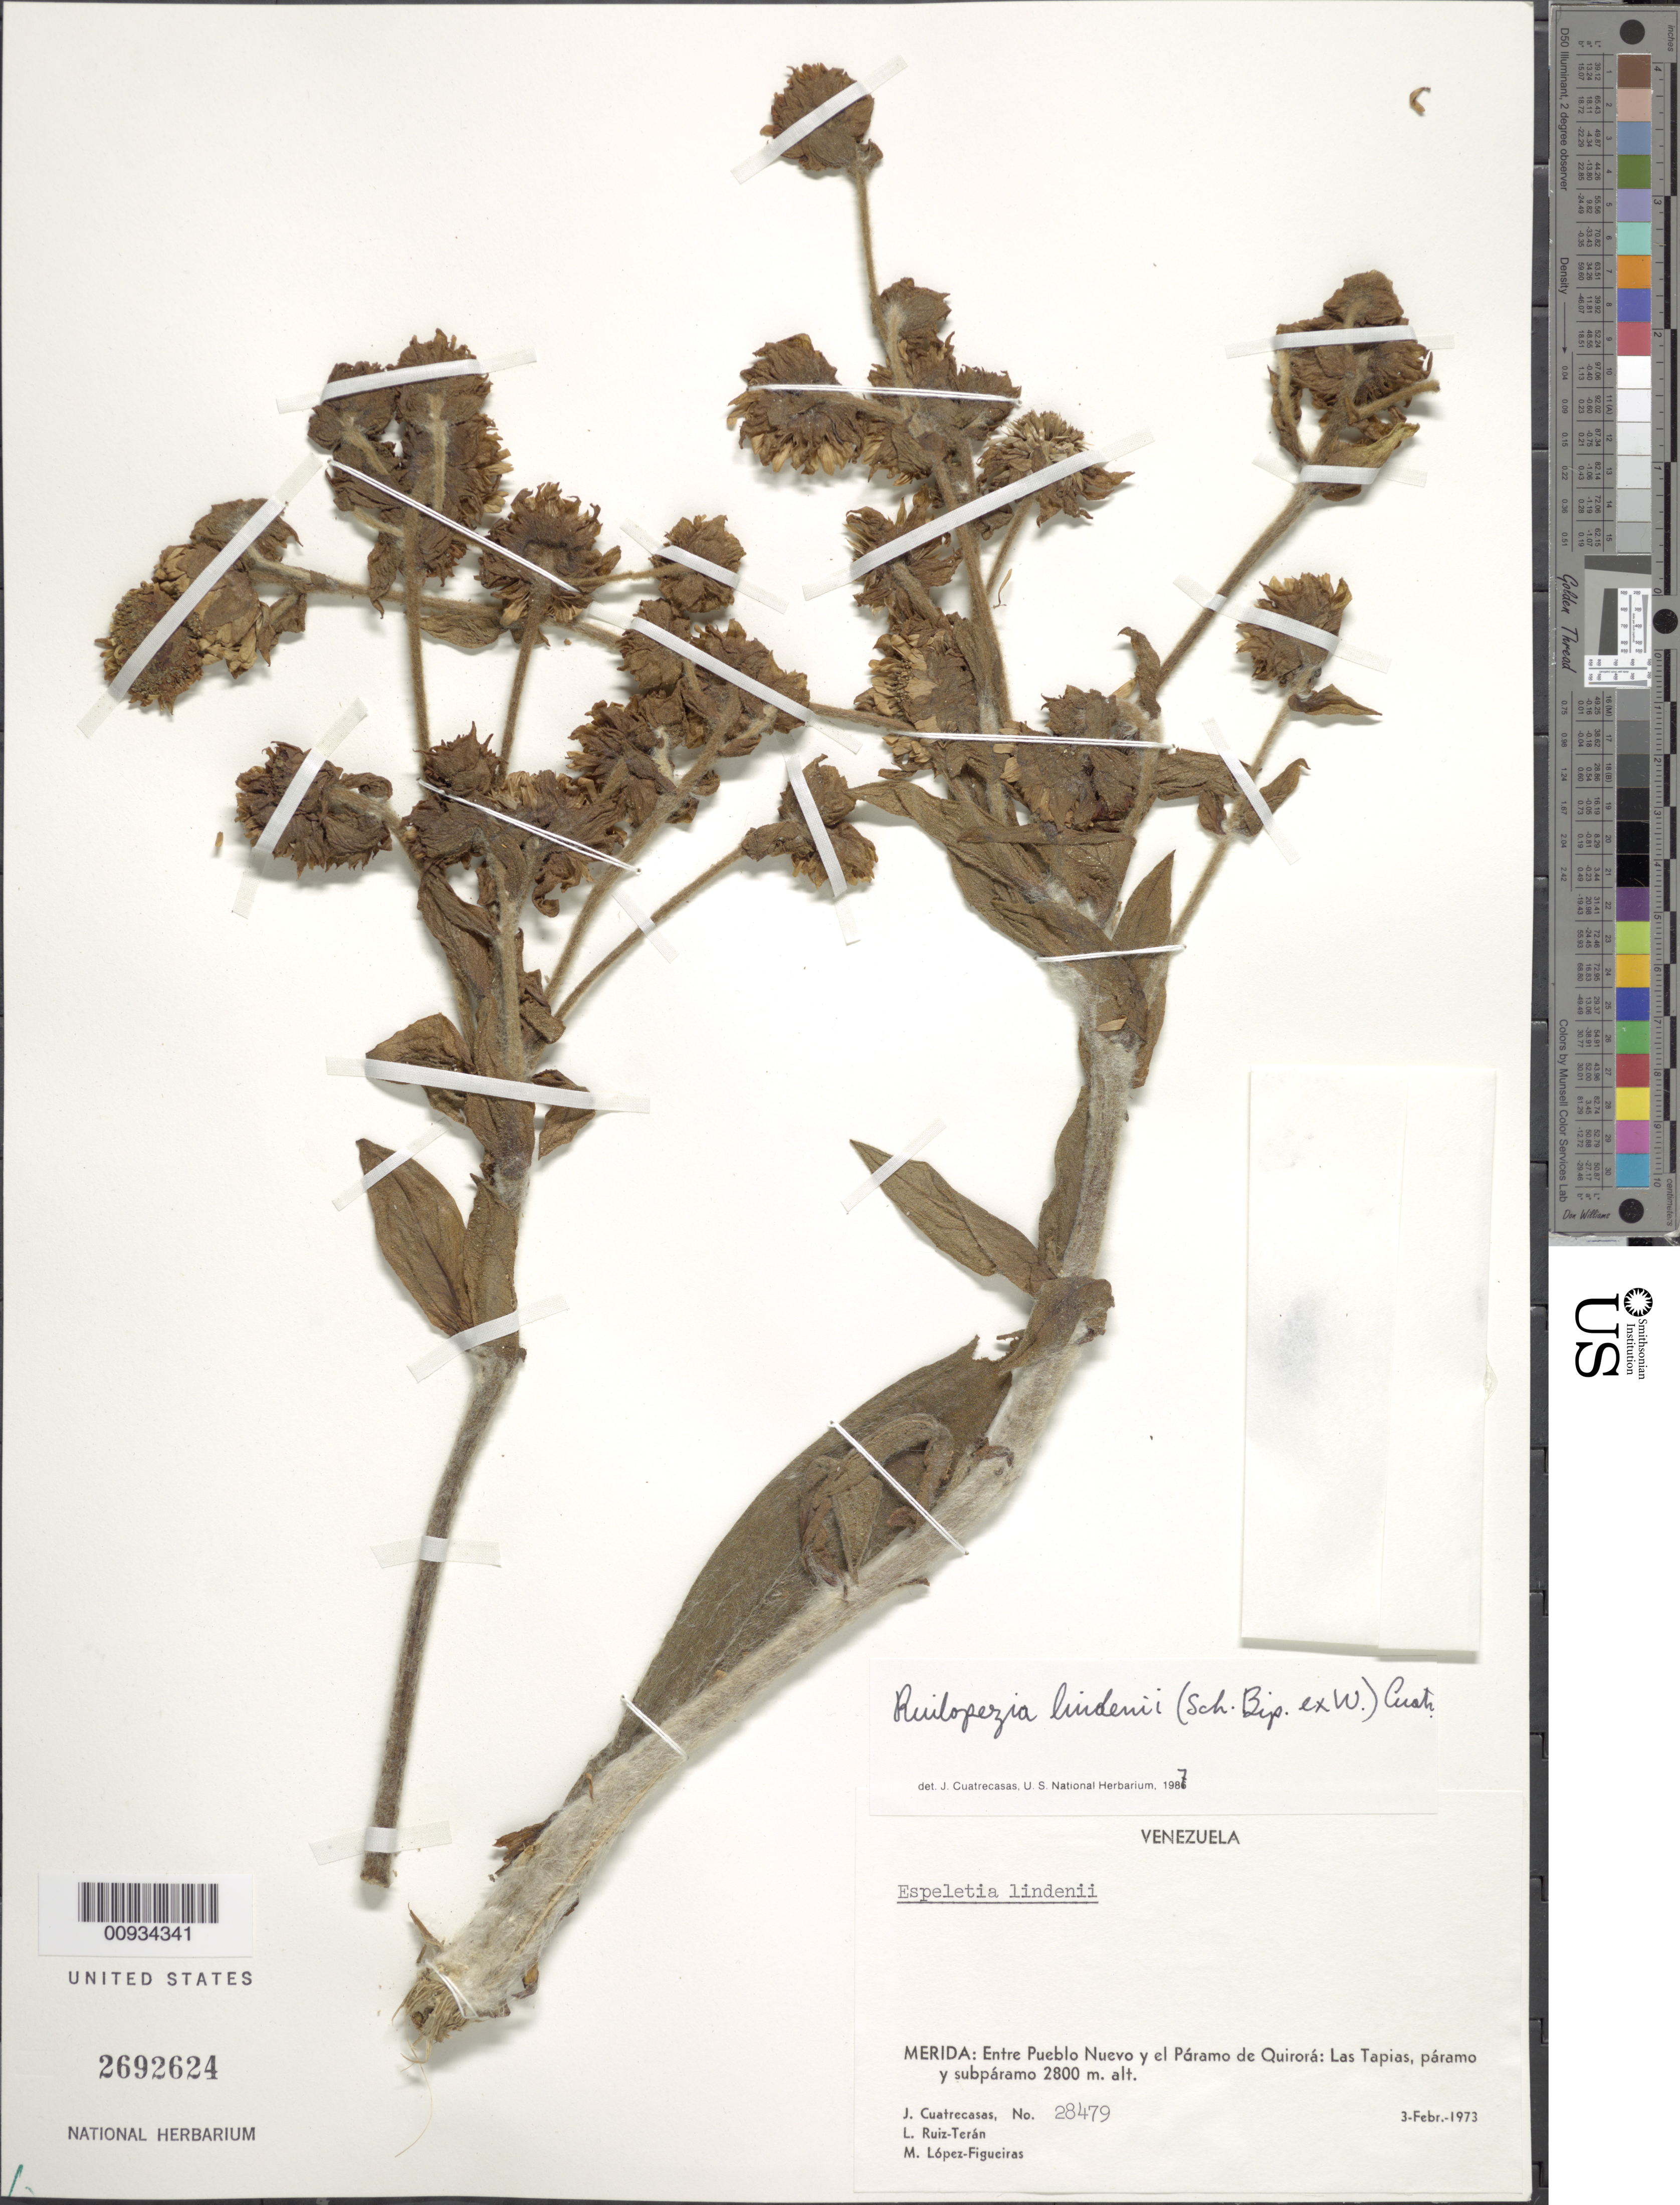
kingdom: Plantae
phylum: Tracheophyta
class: Magnoliopsida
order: Asterales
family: Asteraceae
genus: Ruilopezia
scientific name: Ruilopezia lindenii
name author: (Sch. Bip. ex Wedd.) Cuatrec.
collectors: J. Cuatrecasas, L. E. Ruíz-Terán & M. López Figueiras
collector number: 28479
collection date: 1973-02-03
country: Venezuela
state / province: Mérida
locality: Entre Pueblo Nuevo y el Paramo de Quirora, Las Tapias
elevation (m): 2800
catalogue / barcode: US 2692624